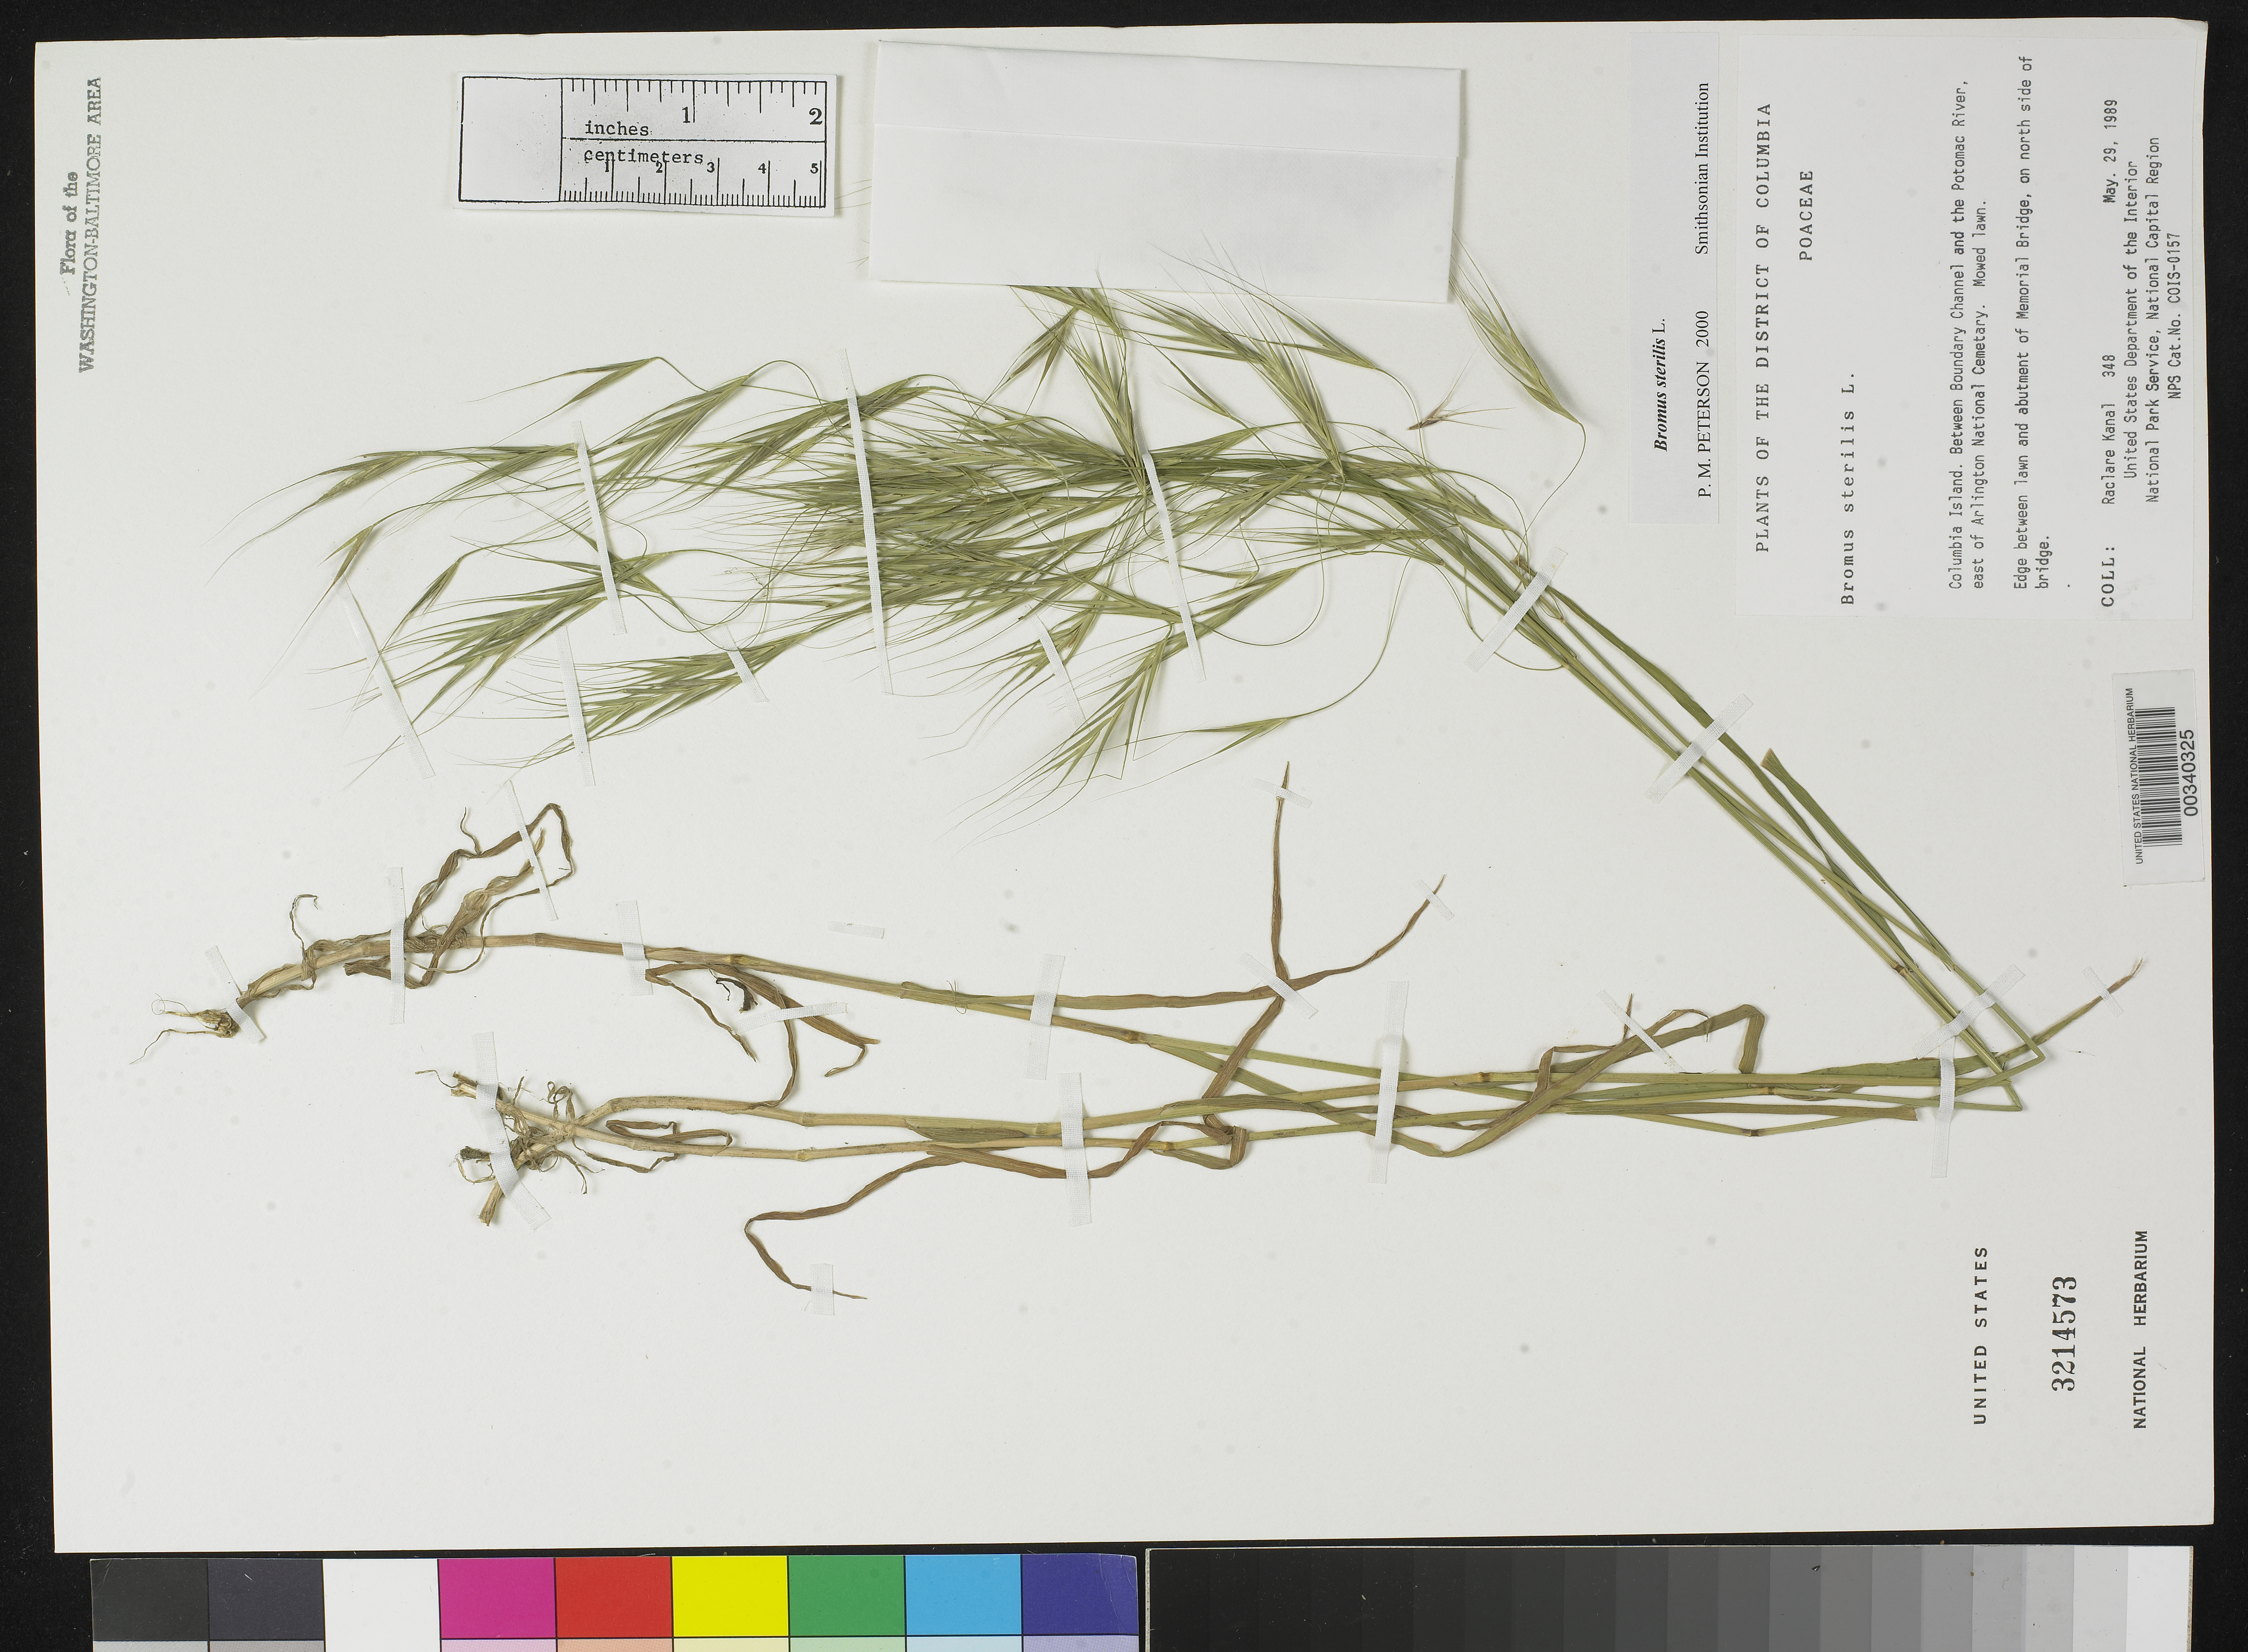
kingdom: Plantae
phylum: Tracheophyta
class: Liliopsida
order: Poales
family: Poaceae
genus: Bromus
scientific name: Bromus sterilis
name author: L.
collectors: R. Kanal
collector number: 348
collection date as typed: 29 May 1989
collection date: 1989-05-29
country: United States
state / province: District of Columbia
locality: Columbia Island. Between Boundary channel and Potomac River, E of Arlington National Cemetery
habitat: Mowed lawn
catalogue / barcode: US 3214573